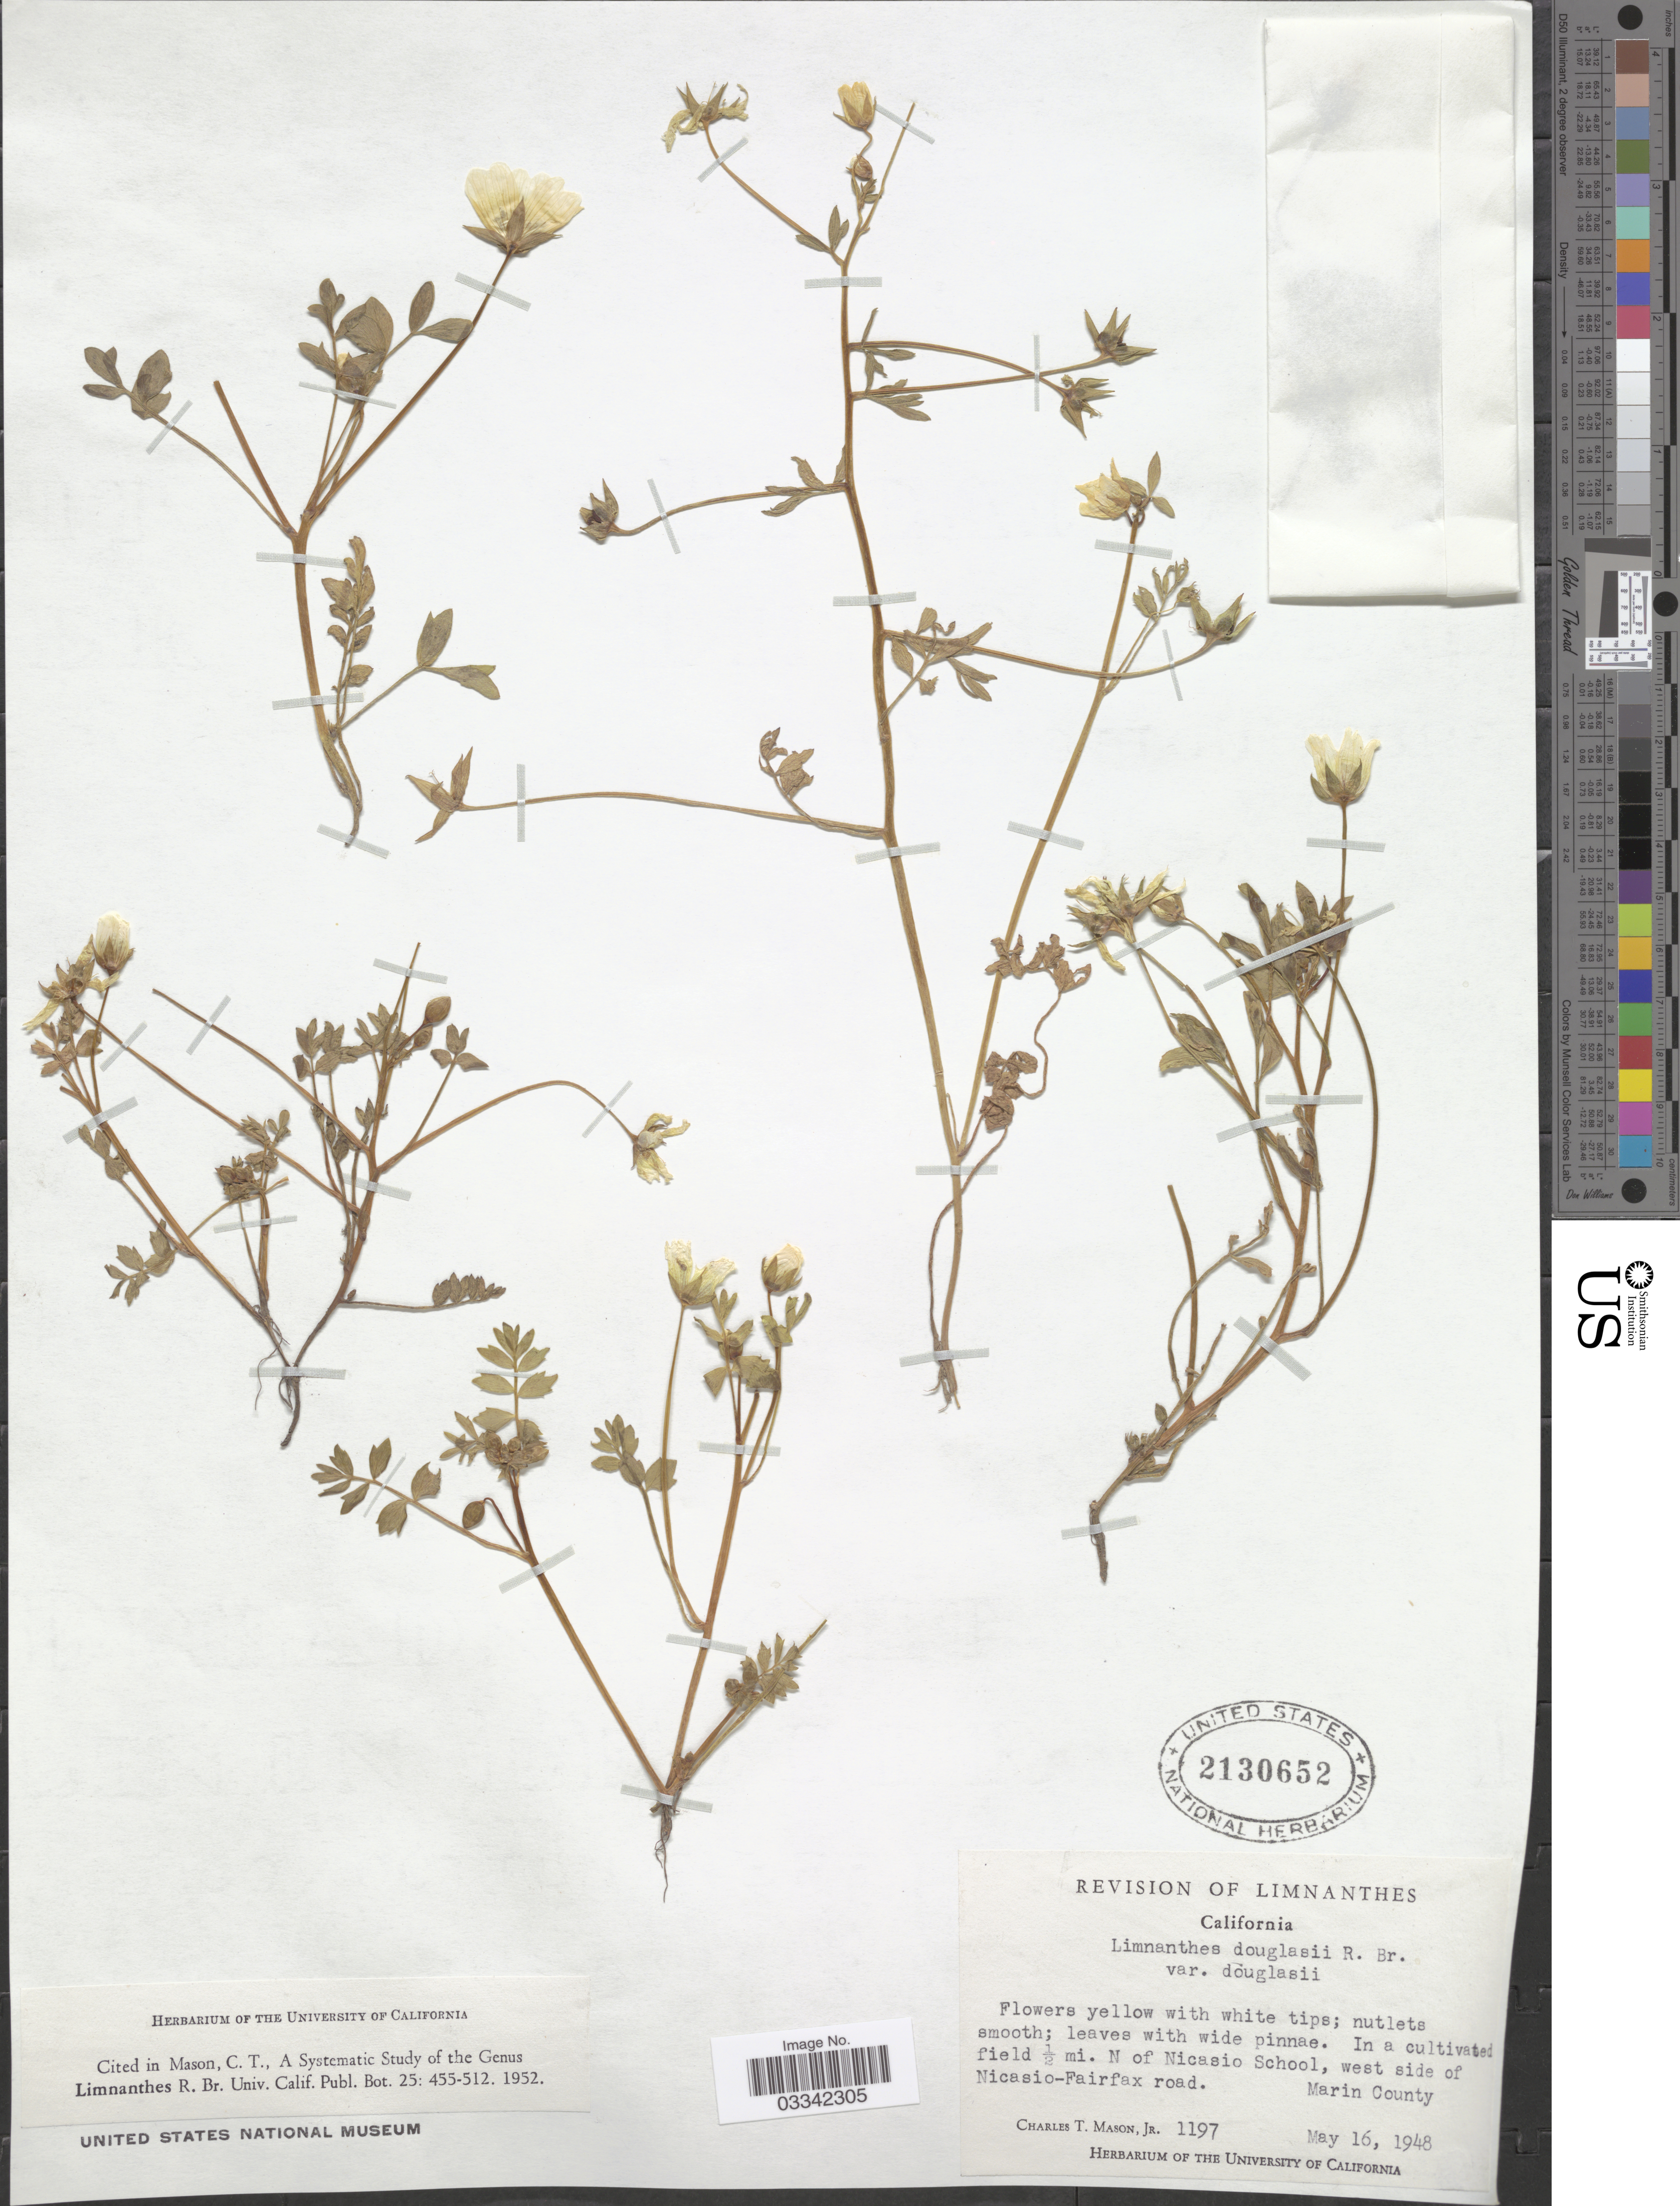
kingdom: Plantae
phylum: Tracheophyta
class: Magnoliopsida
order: Brassicales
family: Limnanthaceae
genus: Limnanthes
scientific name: Limnanthes douglasii var. douglasii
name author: R. Br.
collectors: C. T. Mason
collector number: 1197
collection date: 1948-05-16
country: United States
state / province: California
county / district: Marin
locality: In a cultivated field ½ mi. N of Nicasio School, west side of Nicasio-Fairfax road. Marin County.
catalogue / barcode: US 2130652